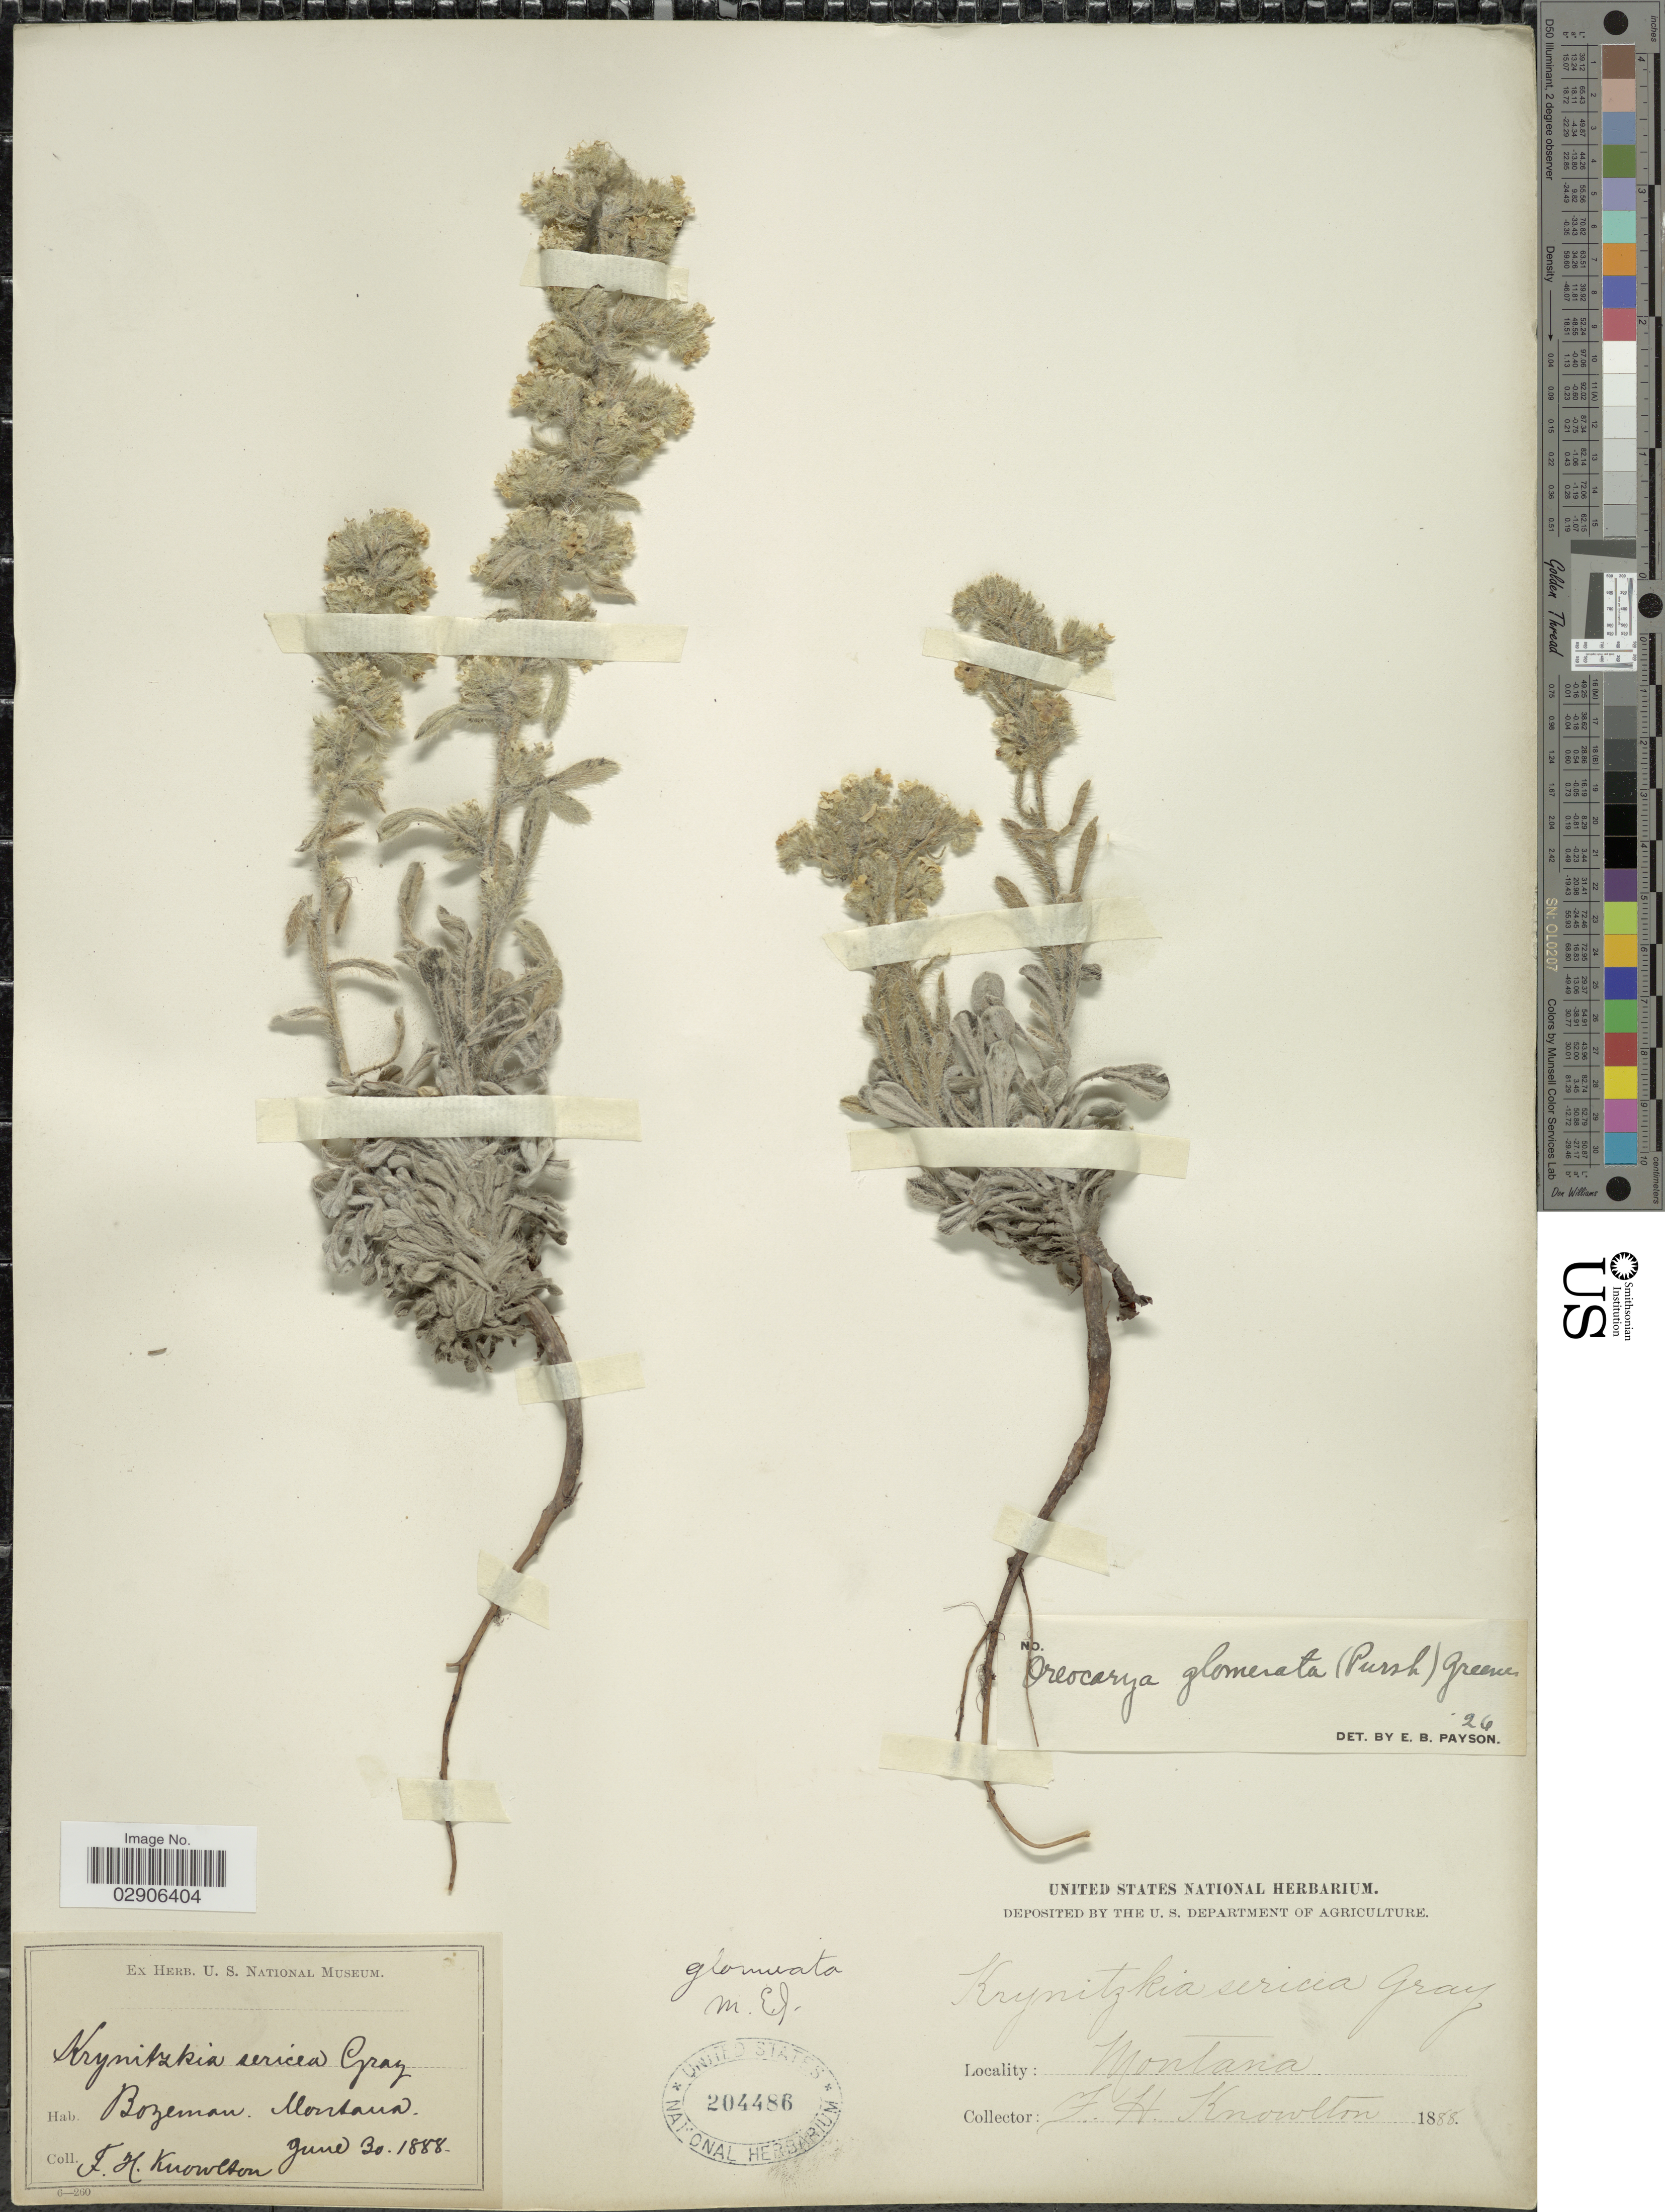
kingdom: Plantae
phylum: Tracheophyta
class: Magnoliopsida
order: Boraginales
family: Boraginaceae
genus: Cryptantha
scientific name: Cryptantha glomerata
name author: (G. Don) Lehm.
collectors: F. H. Knowlton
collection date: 1888-06-30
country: United States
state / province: Montana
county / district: Gallatin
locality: Bozeman.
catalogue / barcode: US 204486